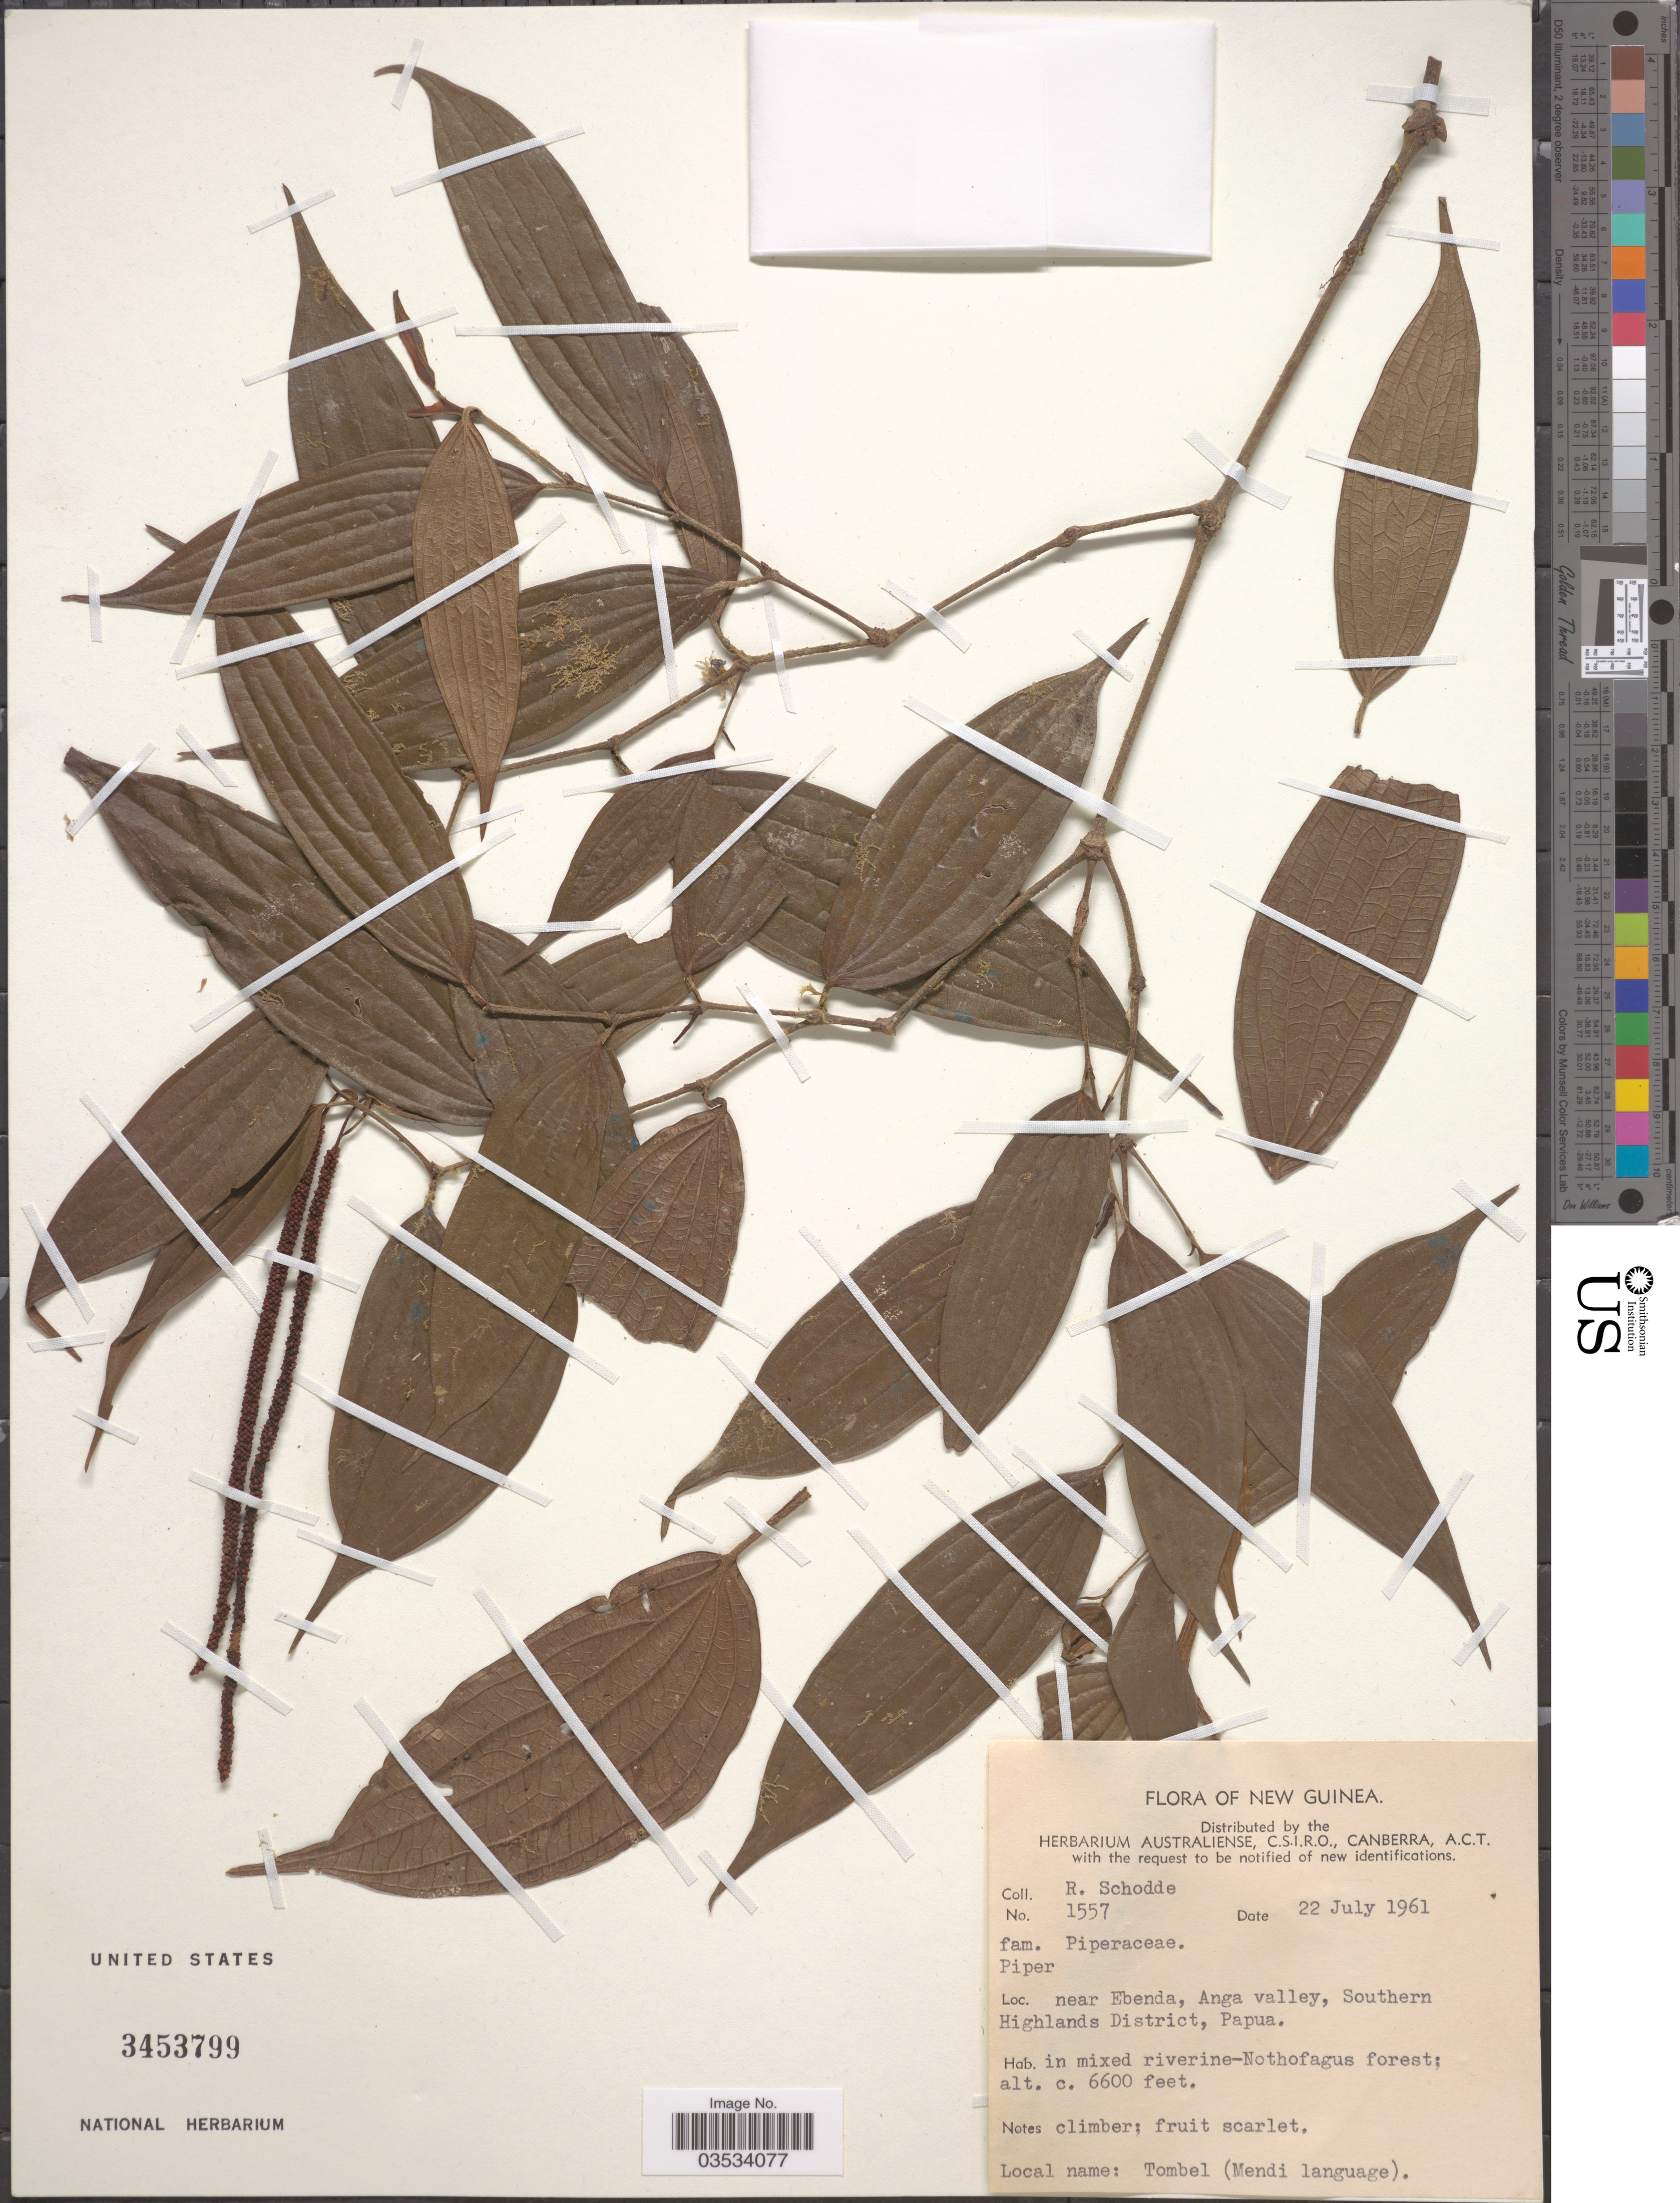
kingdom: Plantae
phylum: Tracheophyta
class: Magnoliopsida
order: Piperales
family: Piperaceae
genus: Piper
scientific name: Piper sp.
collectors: R. Schodde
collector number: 1557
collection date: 1961-07-22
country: Papua New Guinea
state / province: Southern Highlands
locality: New Guinea. Near Ebenda, Anga valley, Southern Highlands District, Papua.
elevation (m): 2012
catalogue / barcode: US 3453799